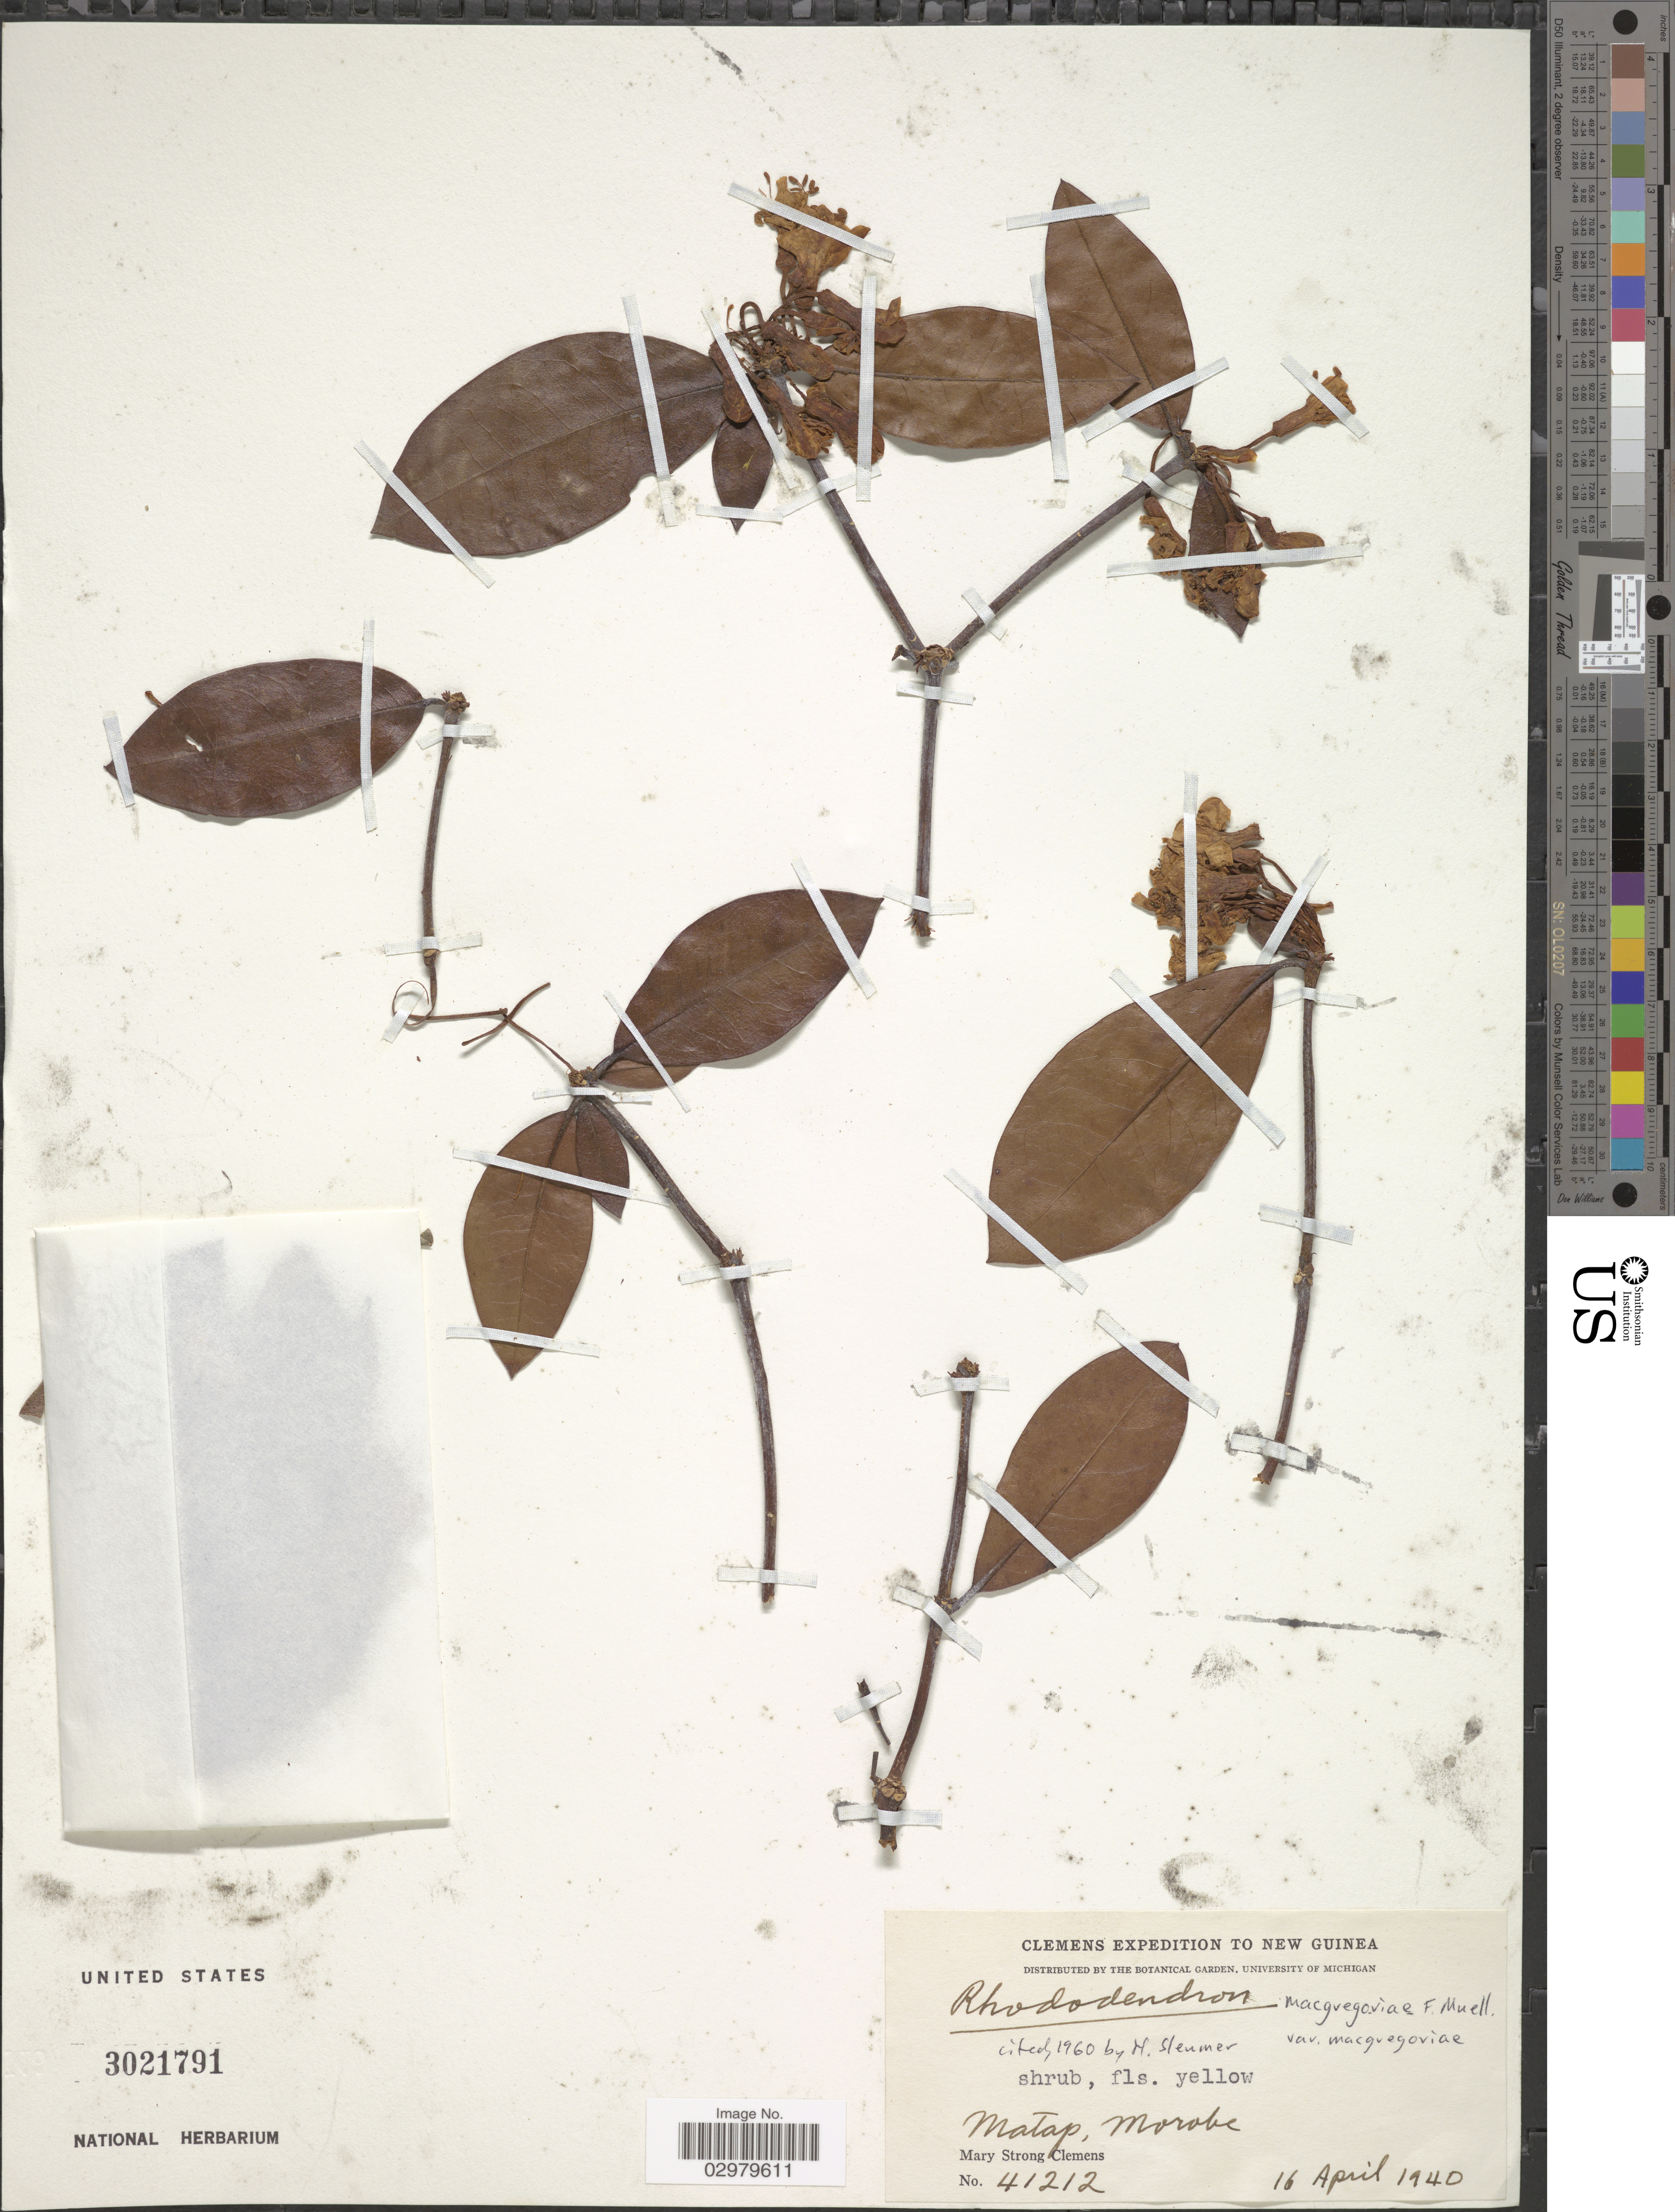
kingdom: Plantae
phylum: Tracheophyta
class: Magnoliopsida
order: Ericales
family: Ericaceae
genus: Rhododendron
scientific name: Rhododendron macgregoriae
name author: F. Muell.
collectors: M. S. Clemens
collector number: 41212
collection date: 1940-04-16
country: Papua New Guinea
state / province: Morobe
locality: New Guinea. Matap, Morobe.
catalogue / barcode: US 3021791